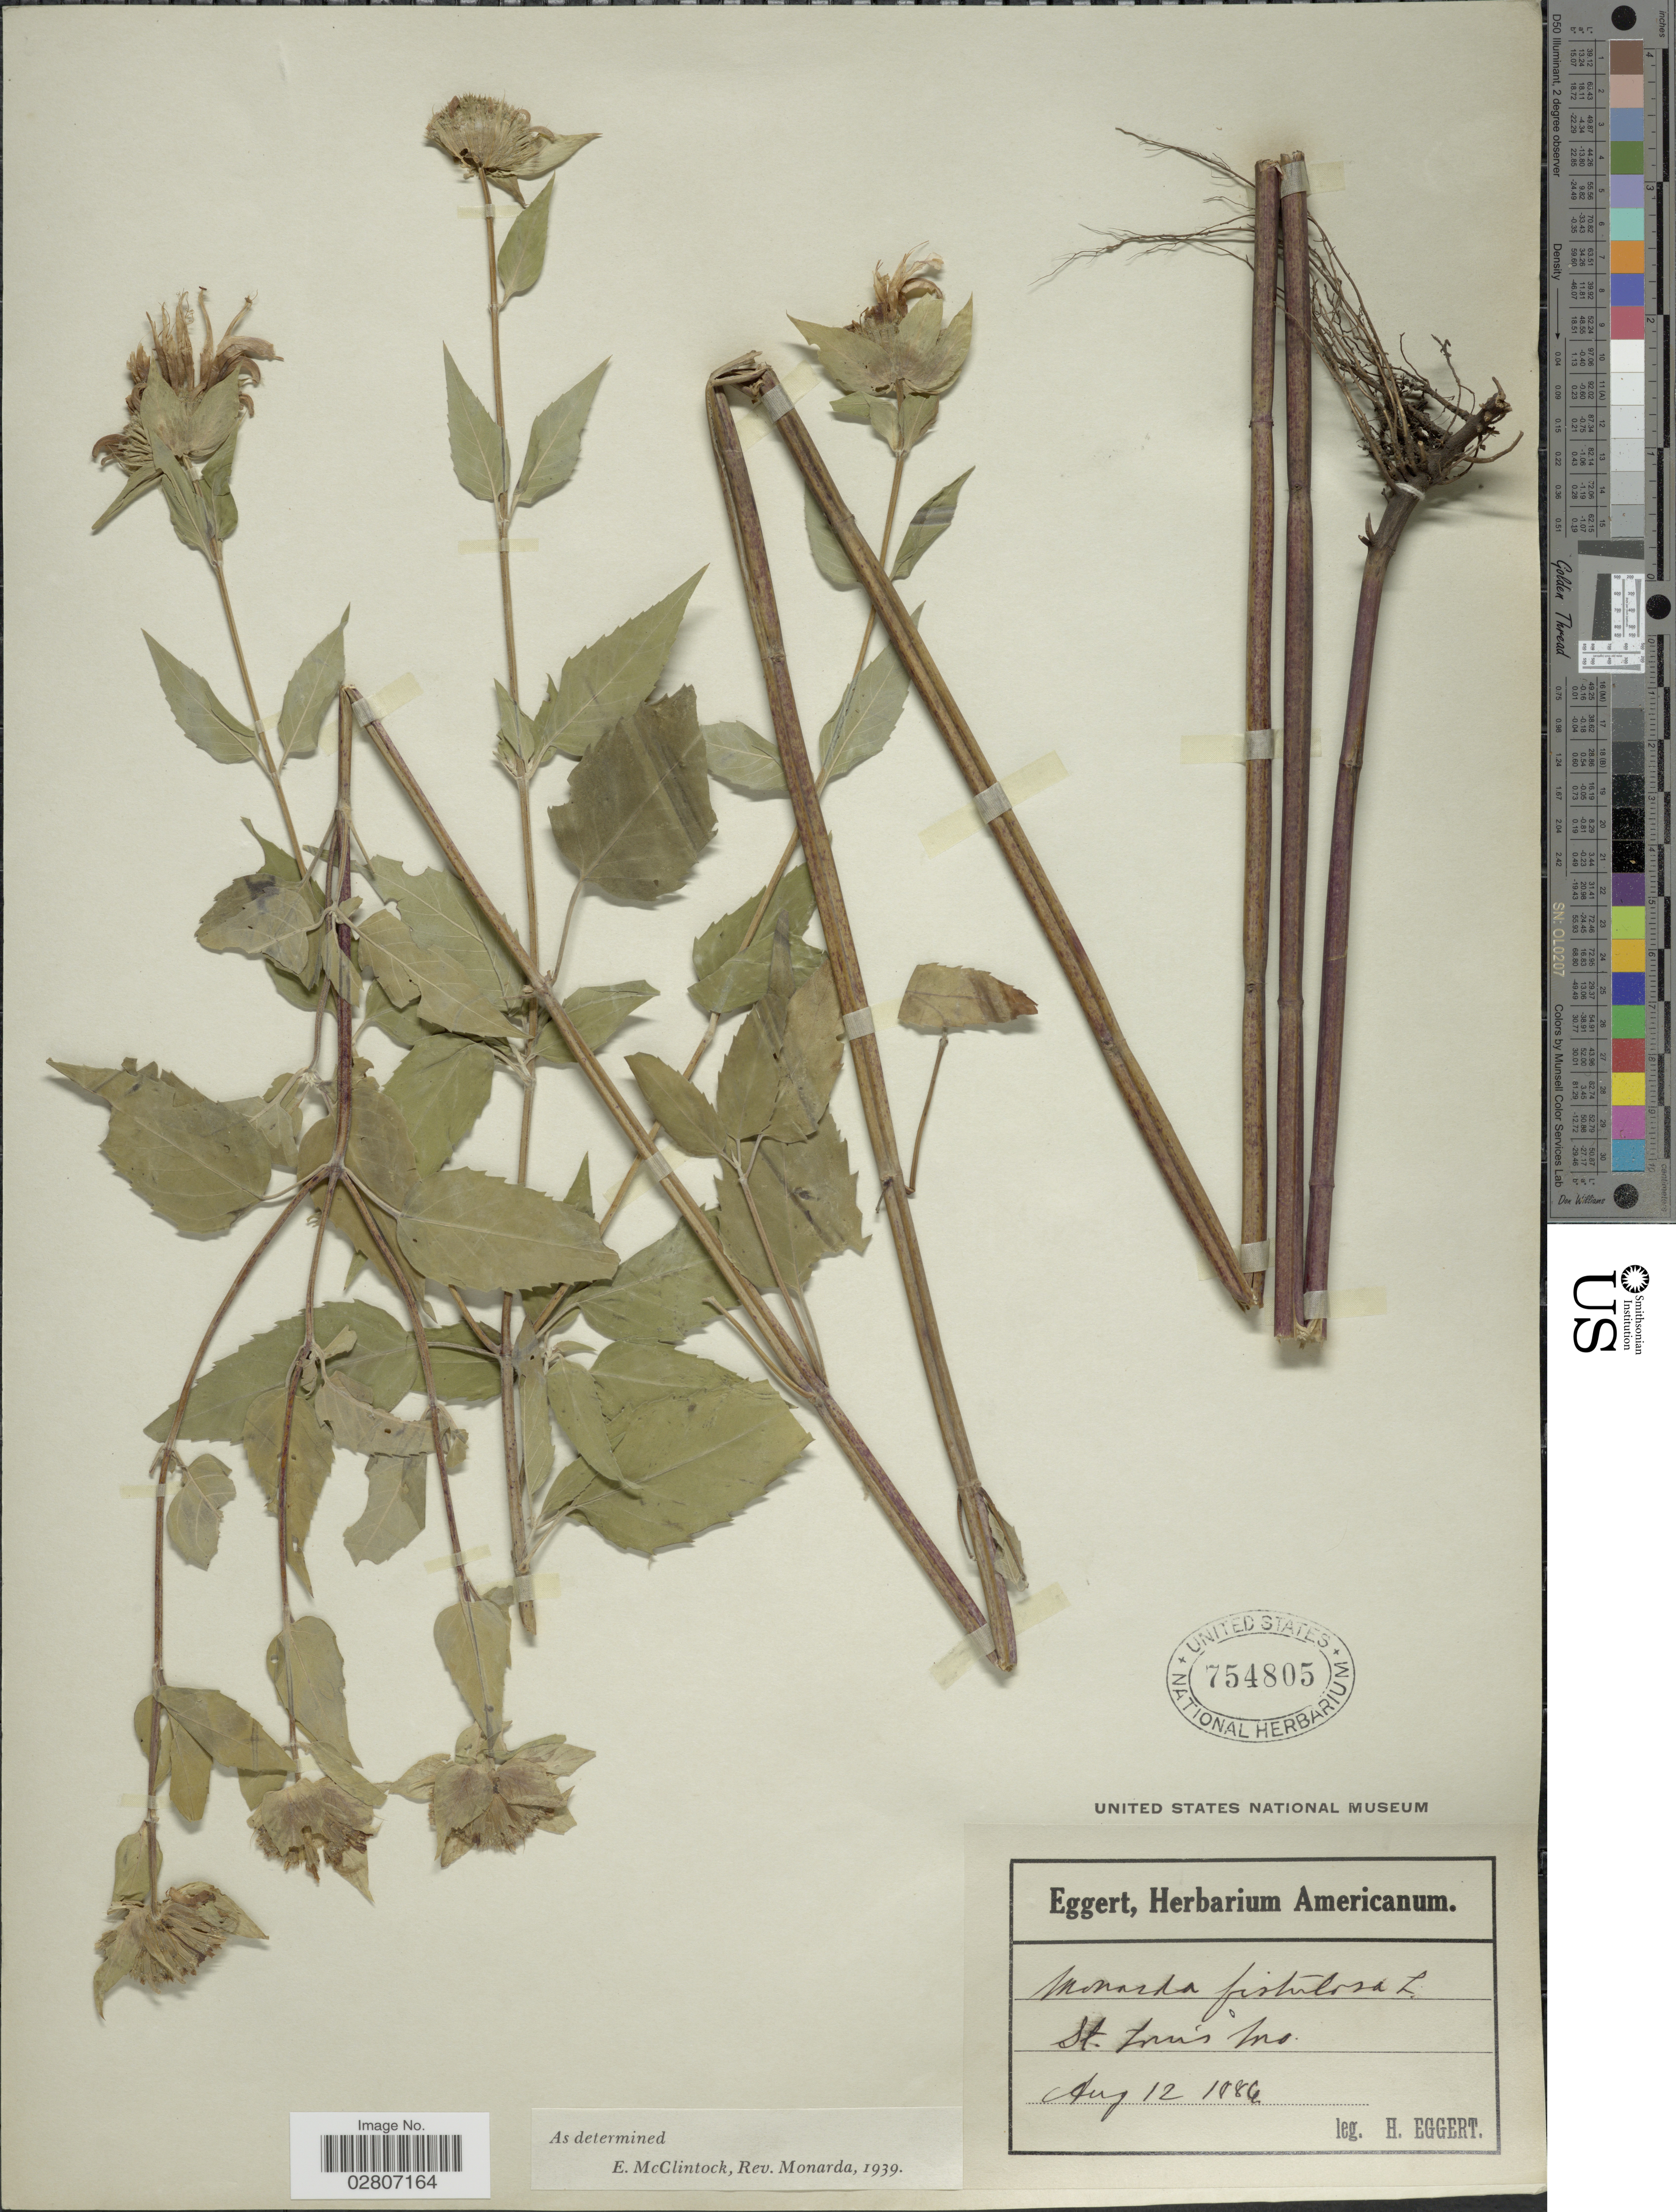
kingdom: Plantae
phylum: Tracheophyta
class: Magnoliopsida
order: Lamiales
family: Lamiaceae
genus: Monarda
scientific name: Monarda fistulosa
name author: L.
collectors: H. Eggert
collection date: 1884-08-12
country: United States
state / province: Missouri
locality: St. Louis.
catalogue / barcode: US 754805